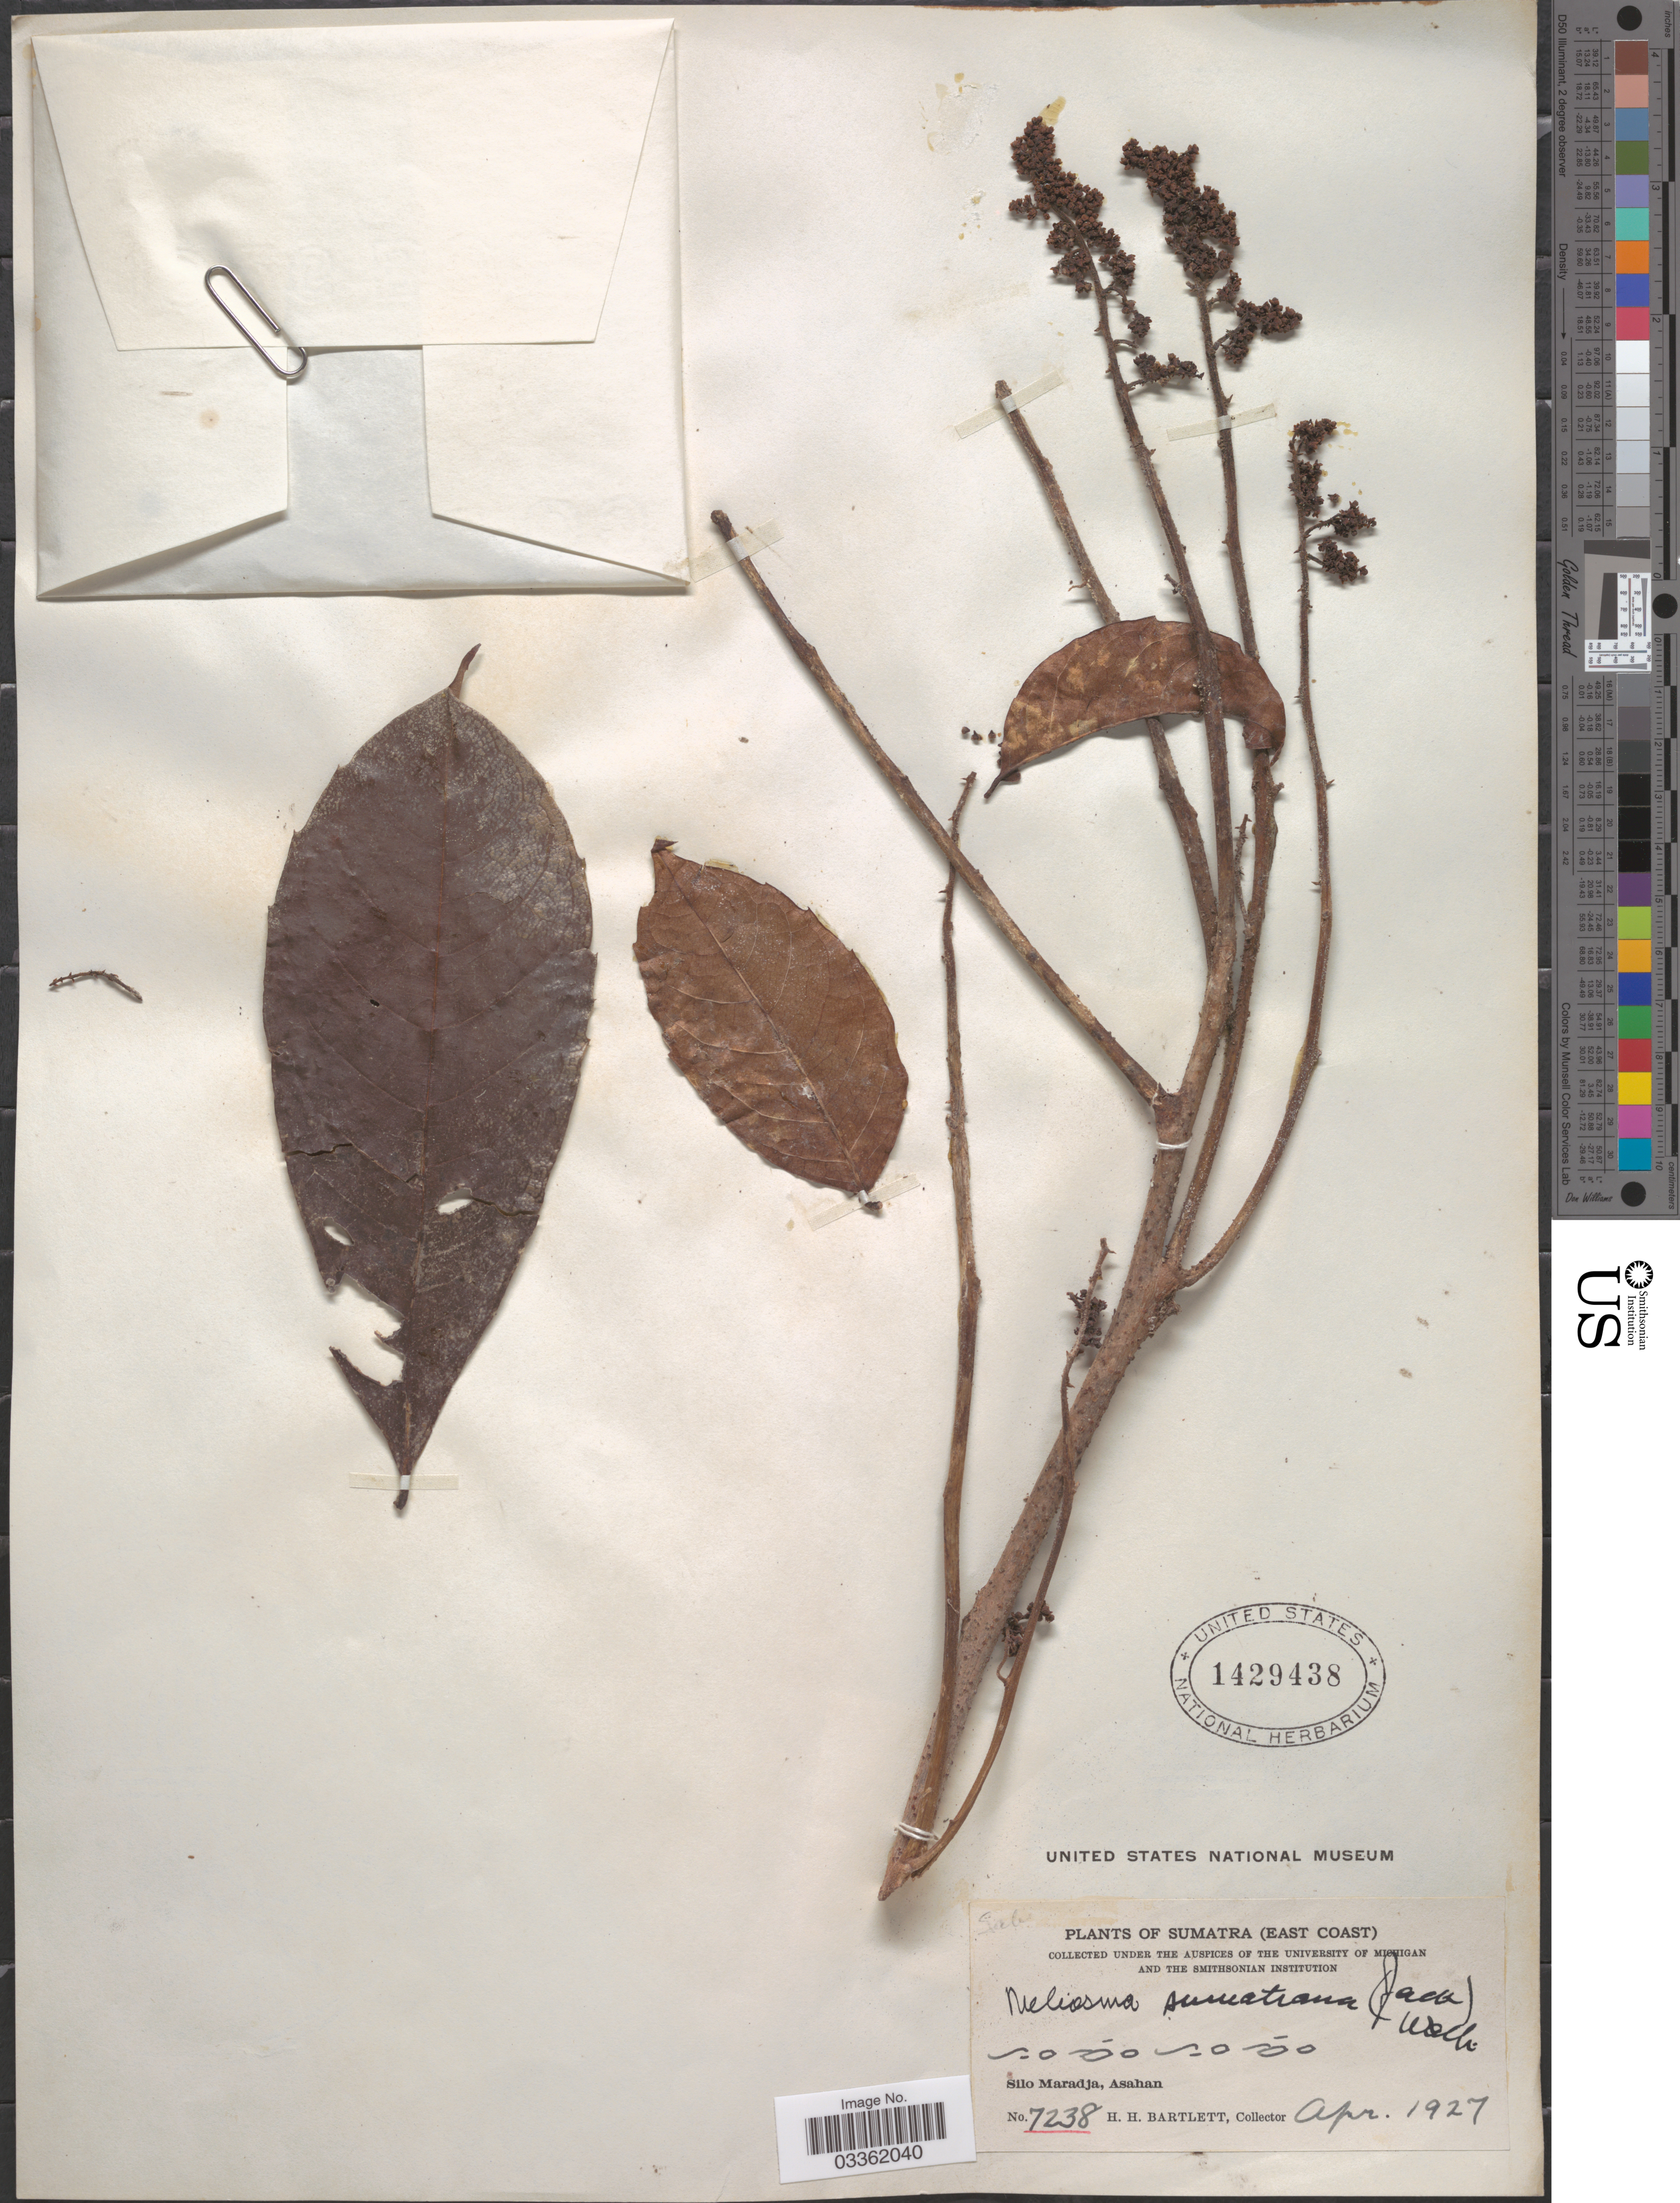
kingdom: Plantae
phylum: Tracheophyta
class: Magnoliopsida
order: Proteales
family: Sabiaceae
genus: Meliosma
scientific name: Meliosma sumatrana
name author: (Jack) Walp.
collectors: H. H. Bartlett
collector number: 7238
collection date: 1927-04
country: Indonesia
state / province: Sumatra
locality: (East Coast). X. Silo Maradja, Asahan.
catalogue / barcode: US 1429438